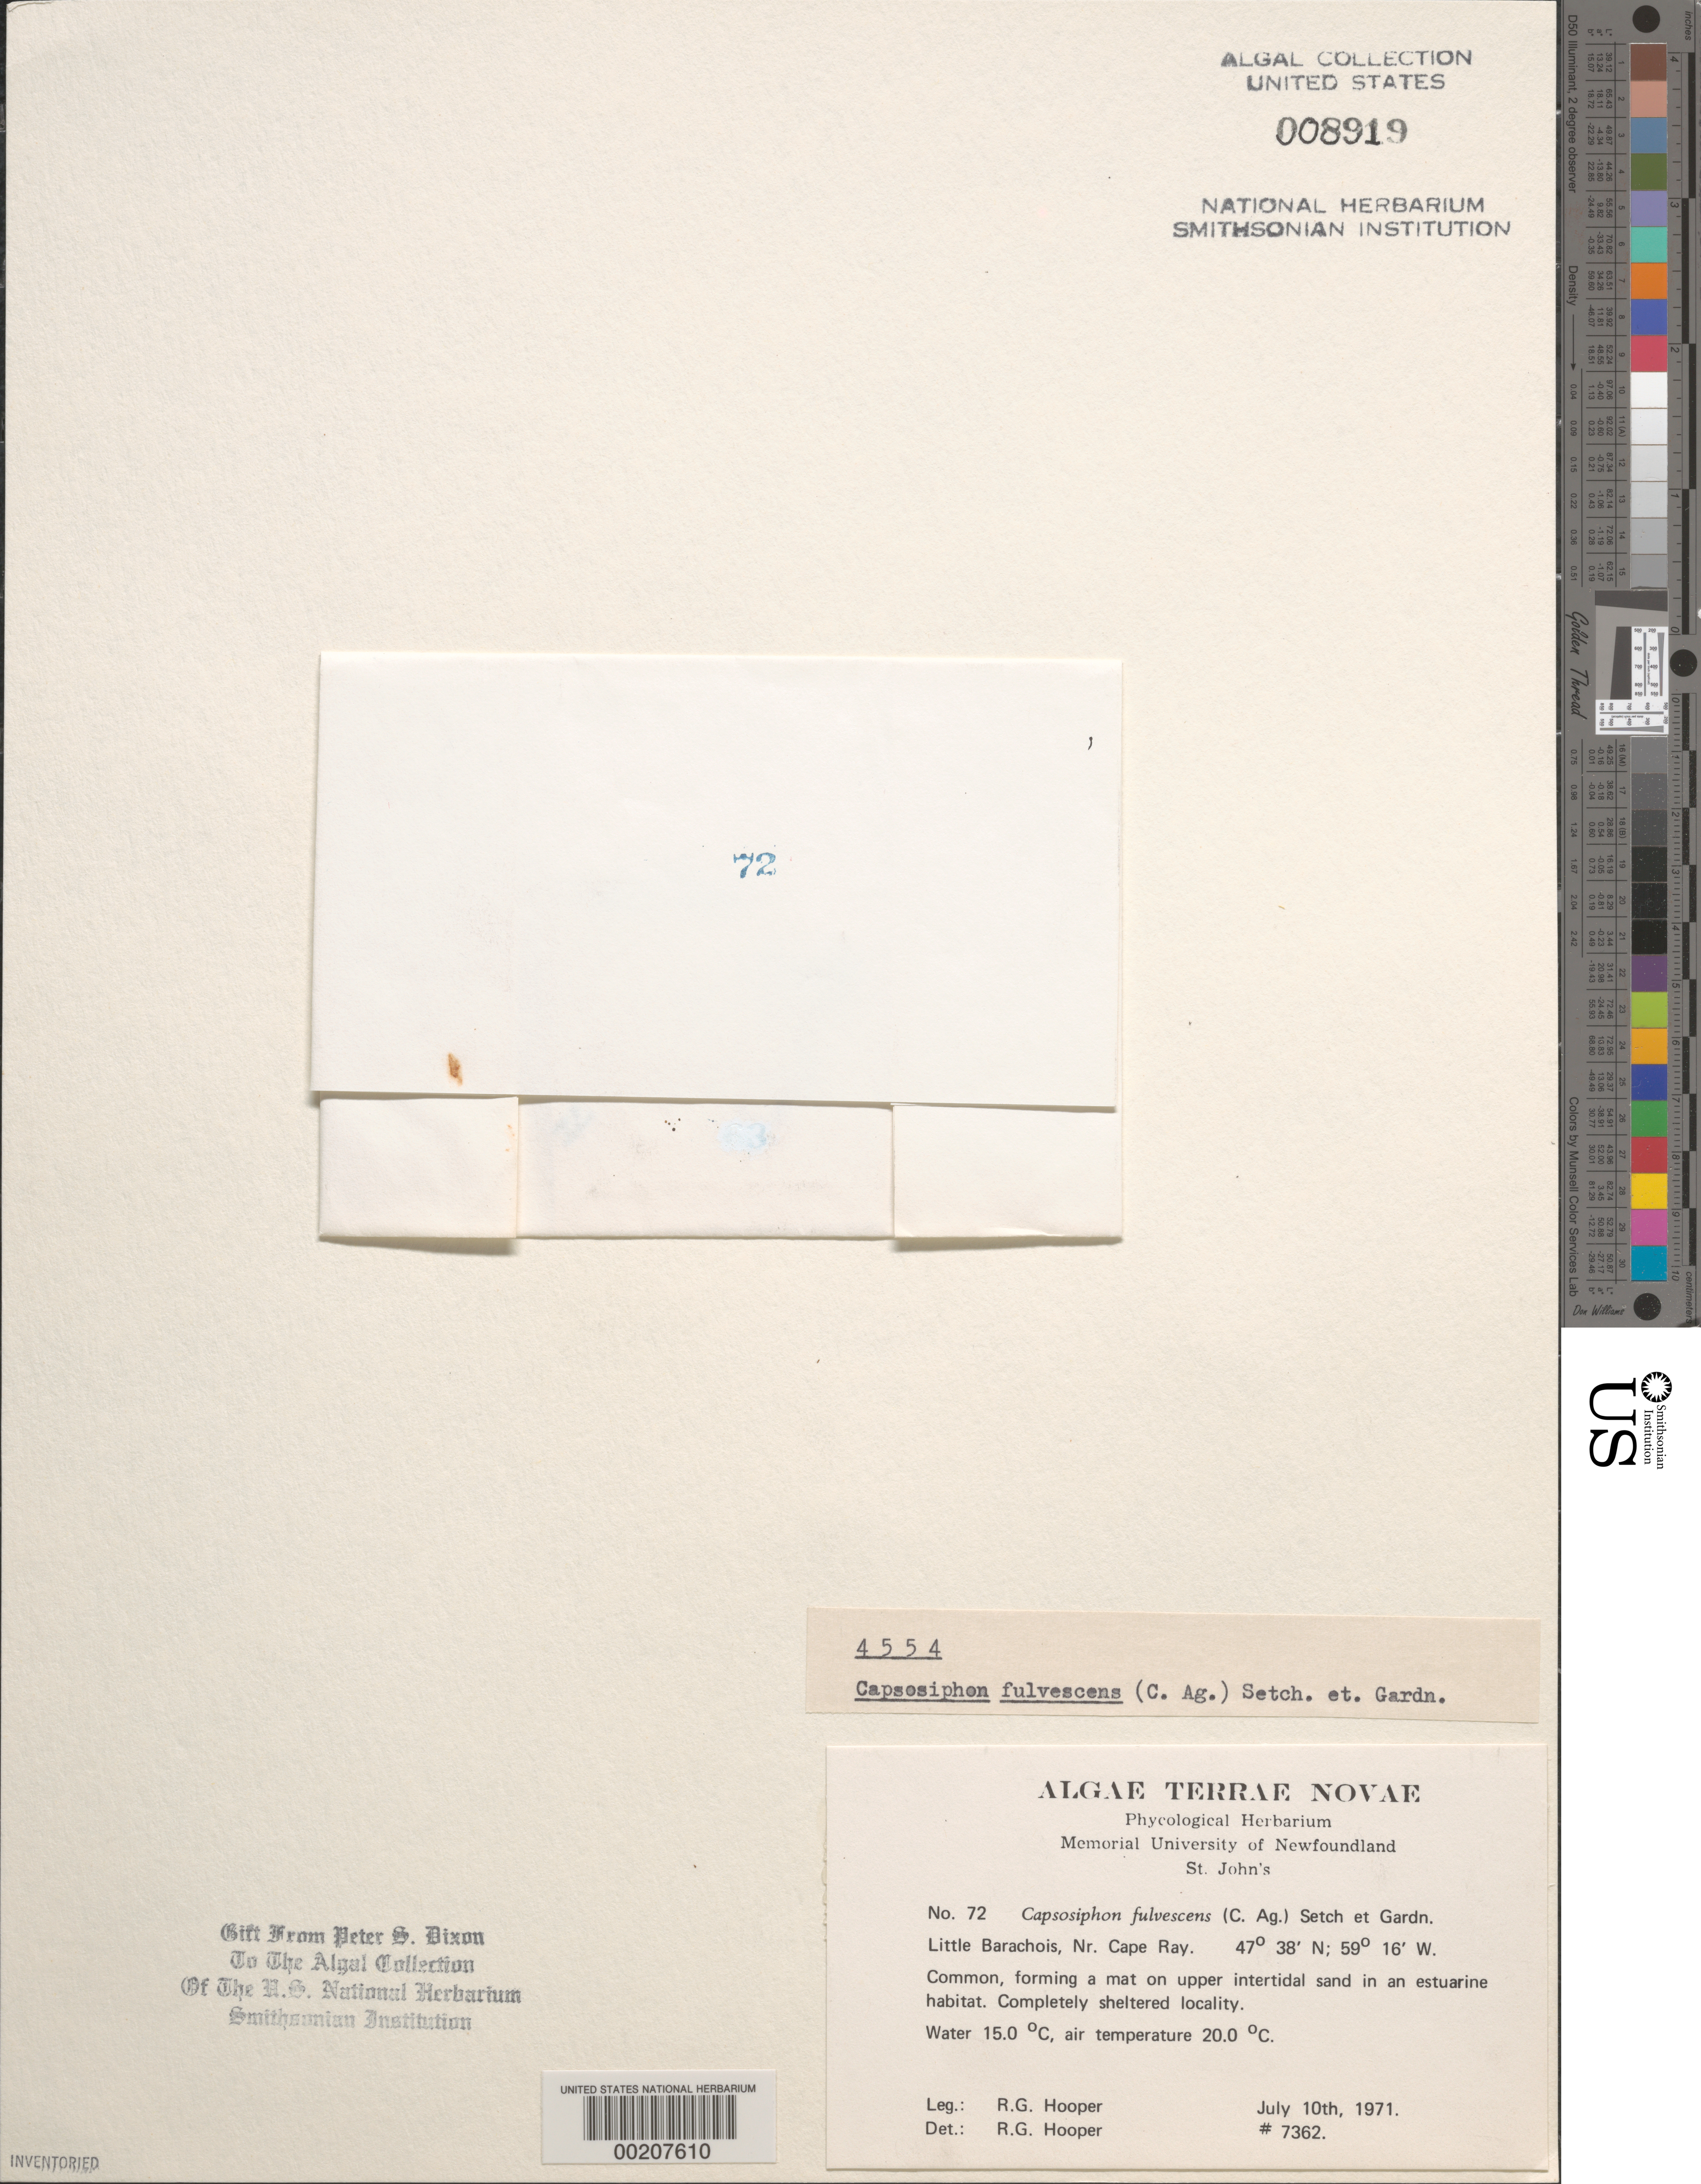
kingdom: Plantae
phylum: Chlorophyta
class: Ulvophyceae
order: Ulotrichales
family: Ulotrichaceae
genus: Capsosiphon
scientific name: Capsosiphon fulvescens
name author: (C. Agardh) Setchell & N.L. Gardner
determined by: Hooper, R. G.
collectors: R. G. Hooper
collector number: BTG 7362 & PSD 4554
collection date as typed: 10 Jul 1971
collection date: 1971-07-10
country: Canada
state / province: Newfoundland and Labrador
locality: Little Barachois, near Cape Ray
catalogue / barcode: US 8919